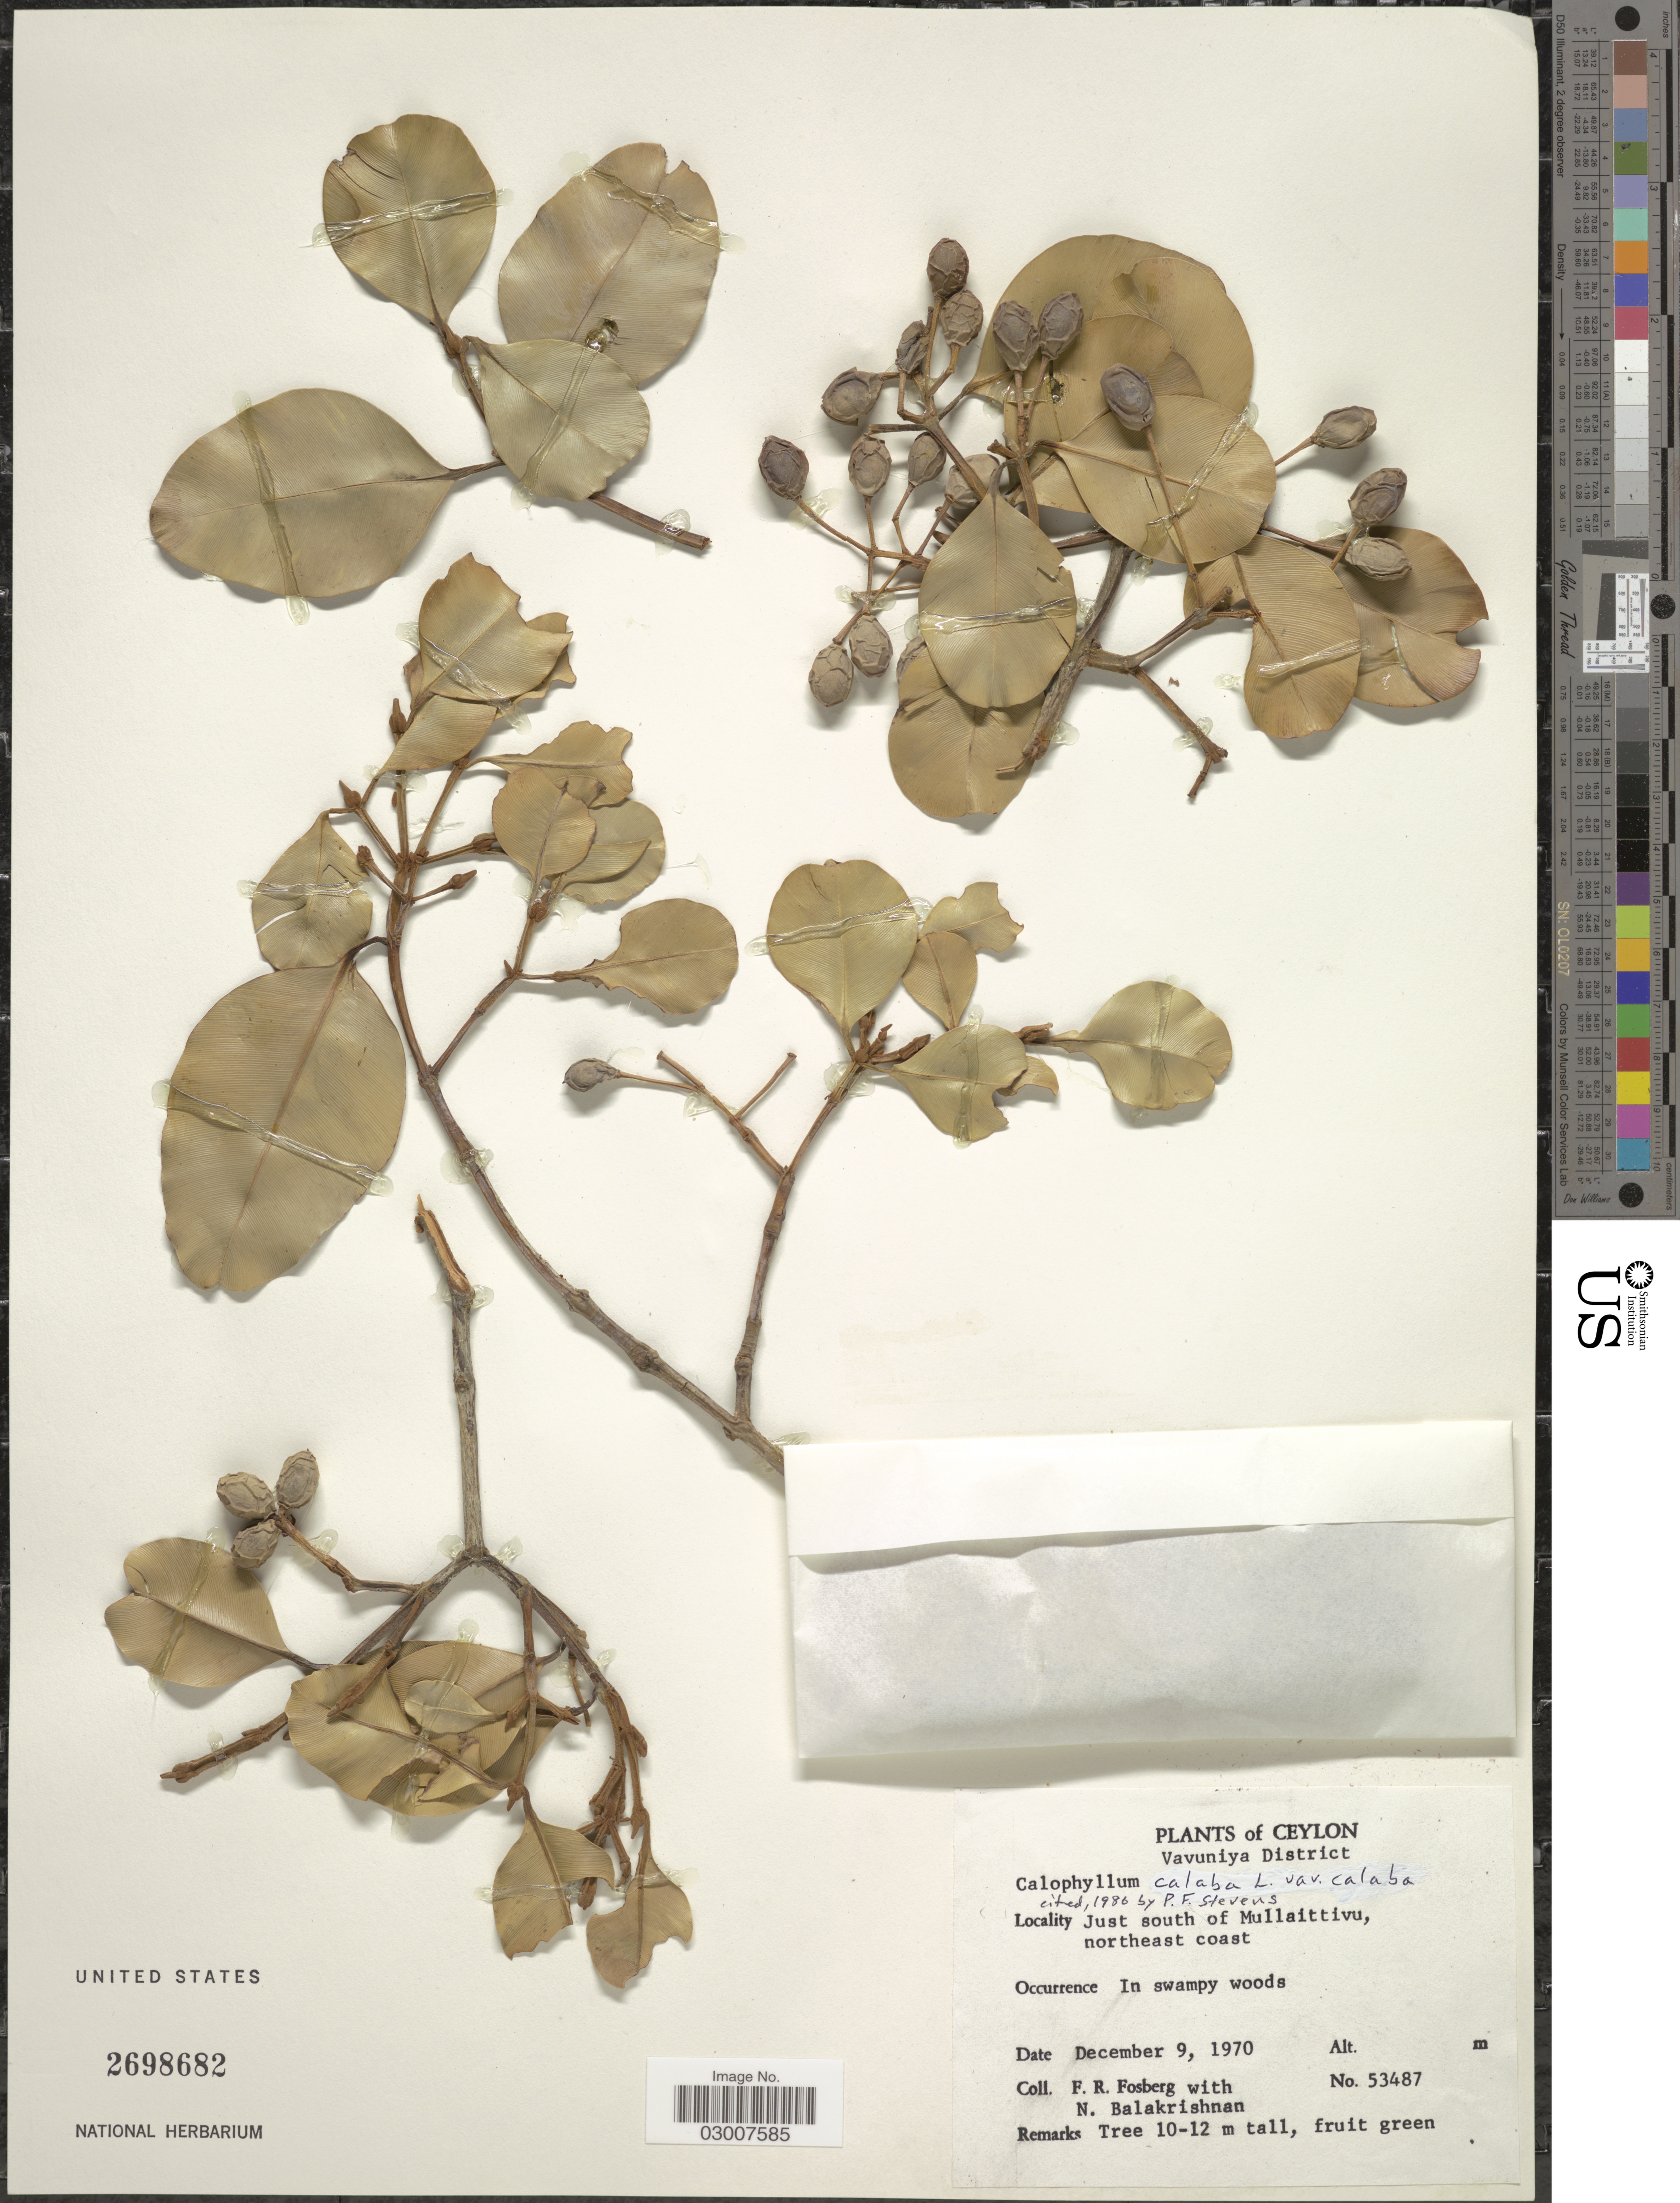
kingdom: Plantae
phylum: Tracheophyta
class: Magnoliopsida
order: Malpighiales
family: Calophyllaceae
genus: Calophyllum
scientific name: Calophyllum calaba var. calaba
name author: L.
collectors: F. R. Fosberg & N. Balakrishnan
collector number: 53487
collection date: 1970-12-09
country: Sri Lanka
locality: Ceylon. Vavuniya District. Just south of Mullaittivu, northeast coast.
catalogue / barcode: US 2698682